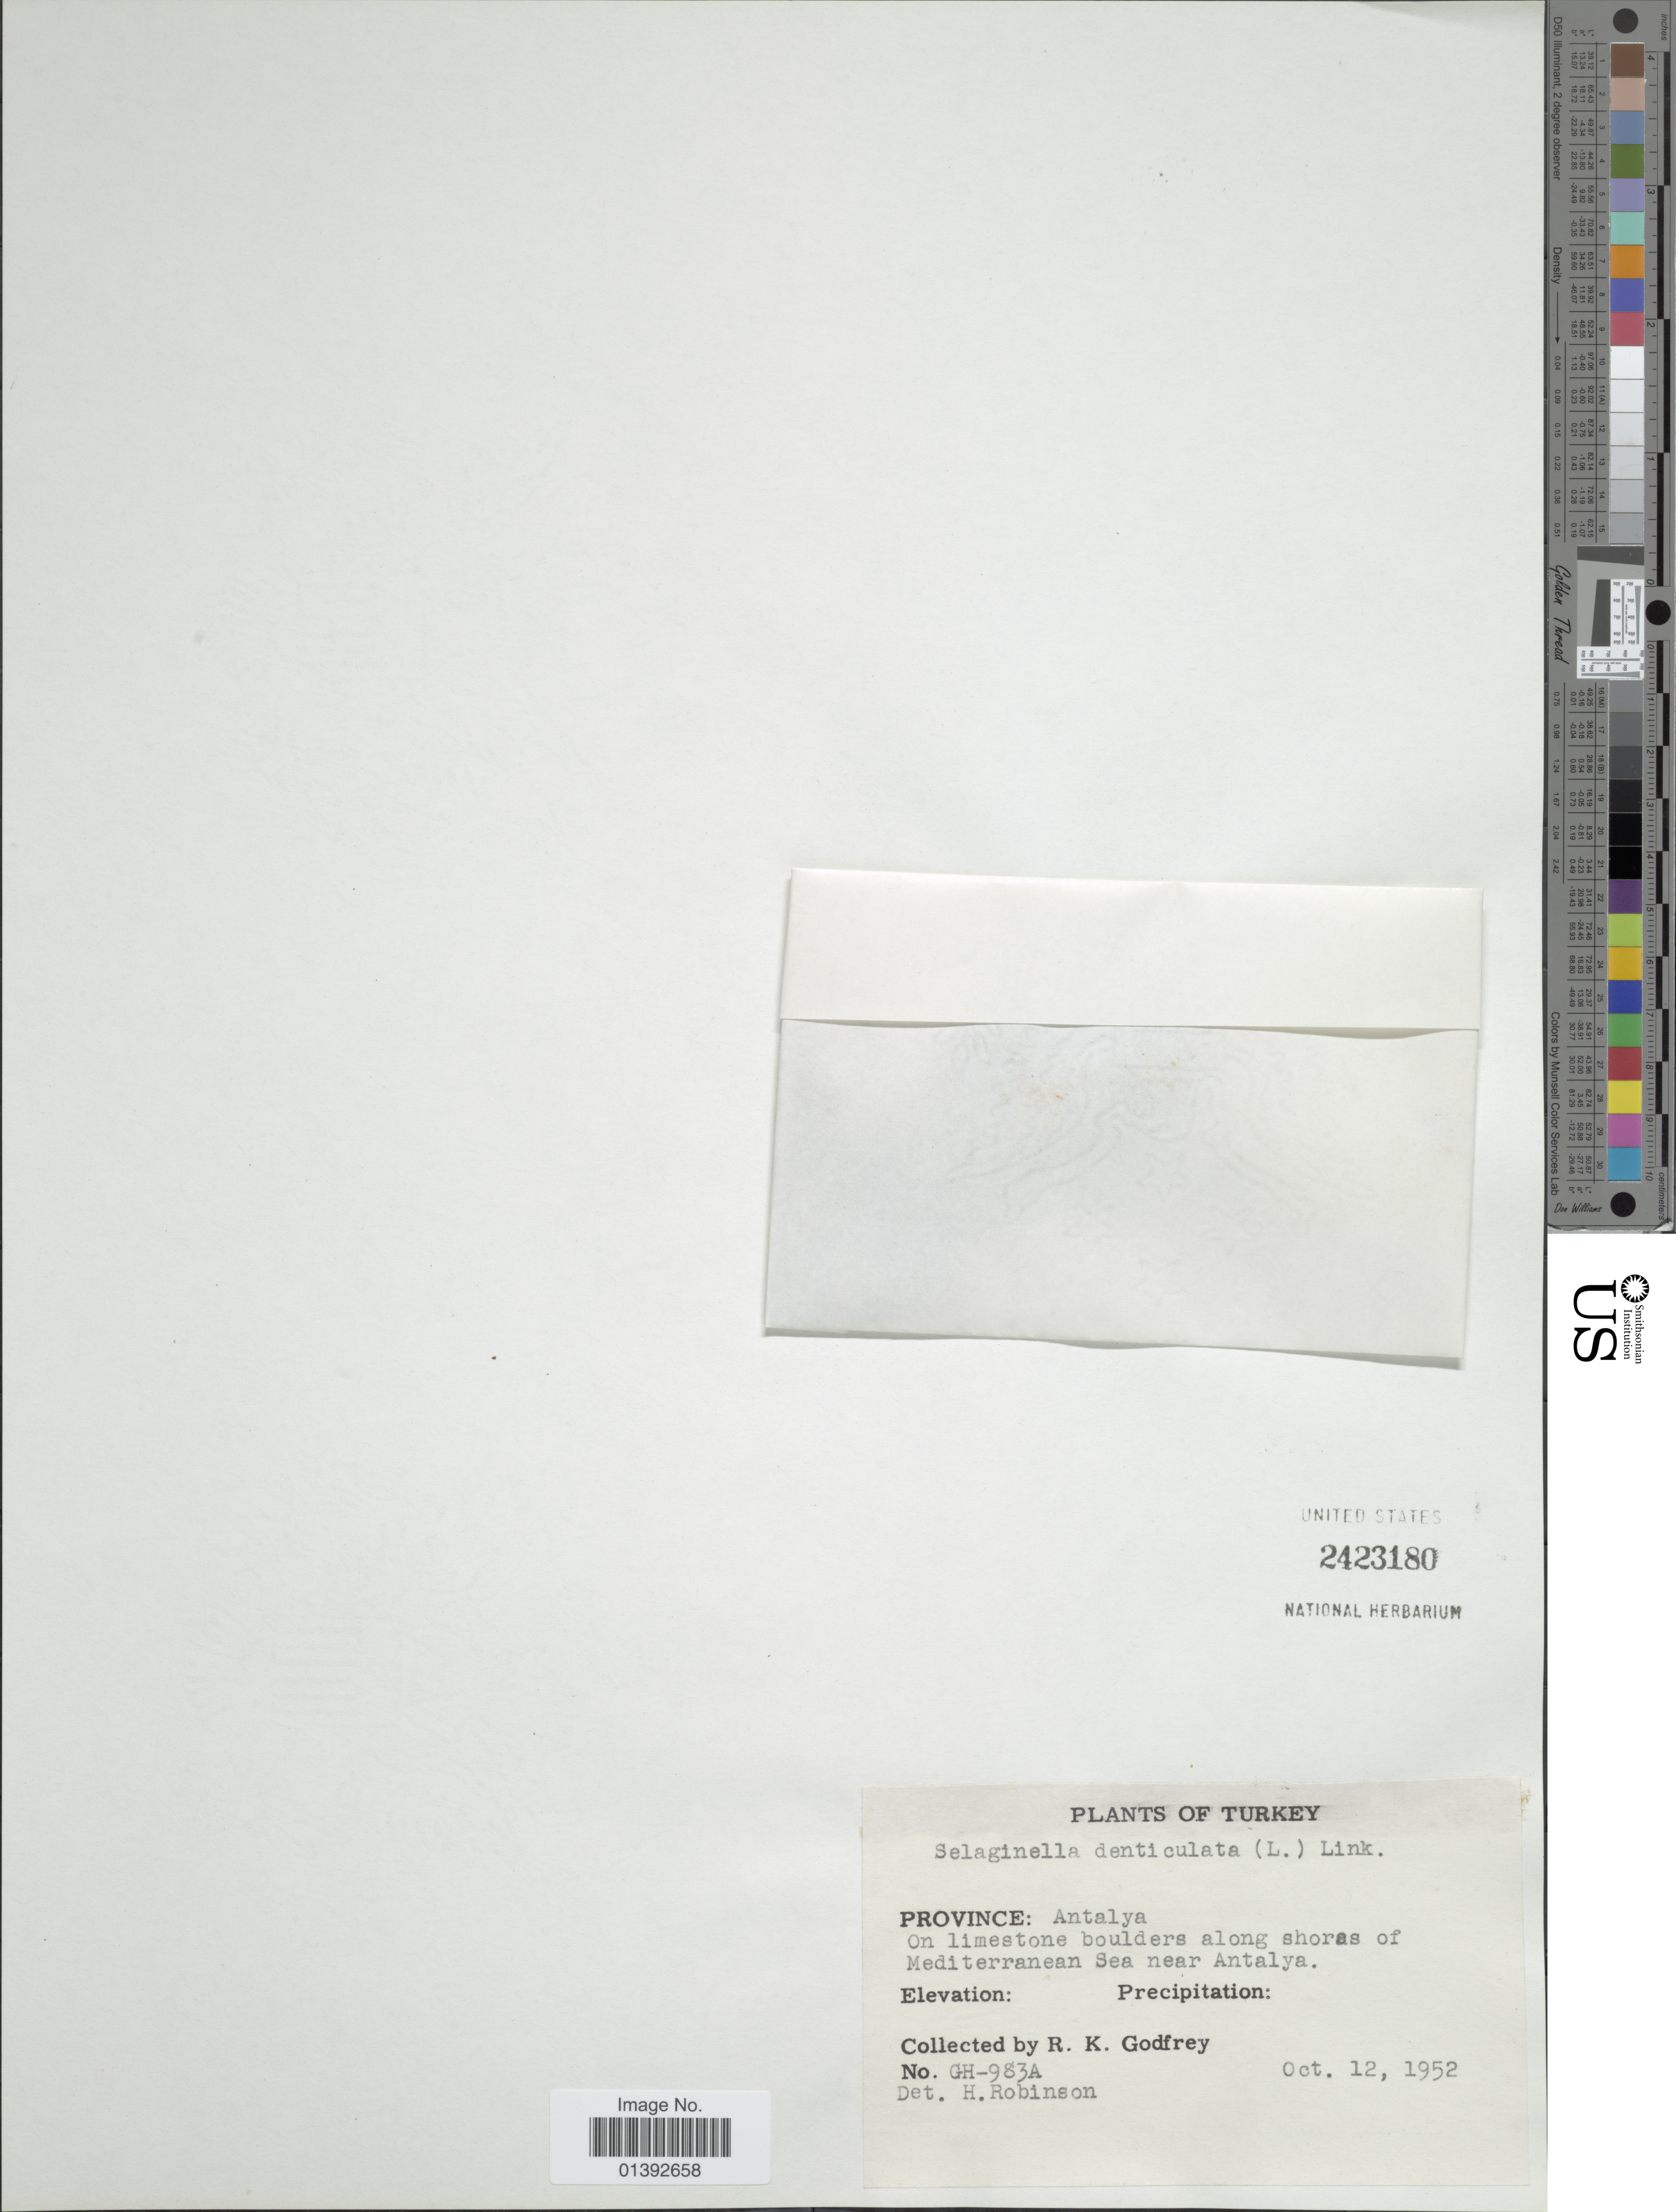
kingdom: Plantae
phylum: Tracheophyta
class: Lycopodiopsida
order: Selaginellales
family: Selaginellaceae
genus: Selaginella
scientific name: Selaginella denticulata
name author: (L.) Spring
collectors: R. K. Godfrey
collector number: GH-983A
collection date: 1952-10-12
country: Turkey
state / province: Antalya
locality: On limestone boulders along shores of Mediterranean Sea near Antalya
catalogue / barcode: US 2423180